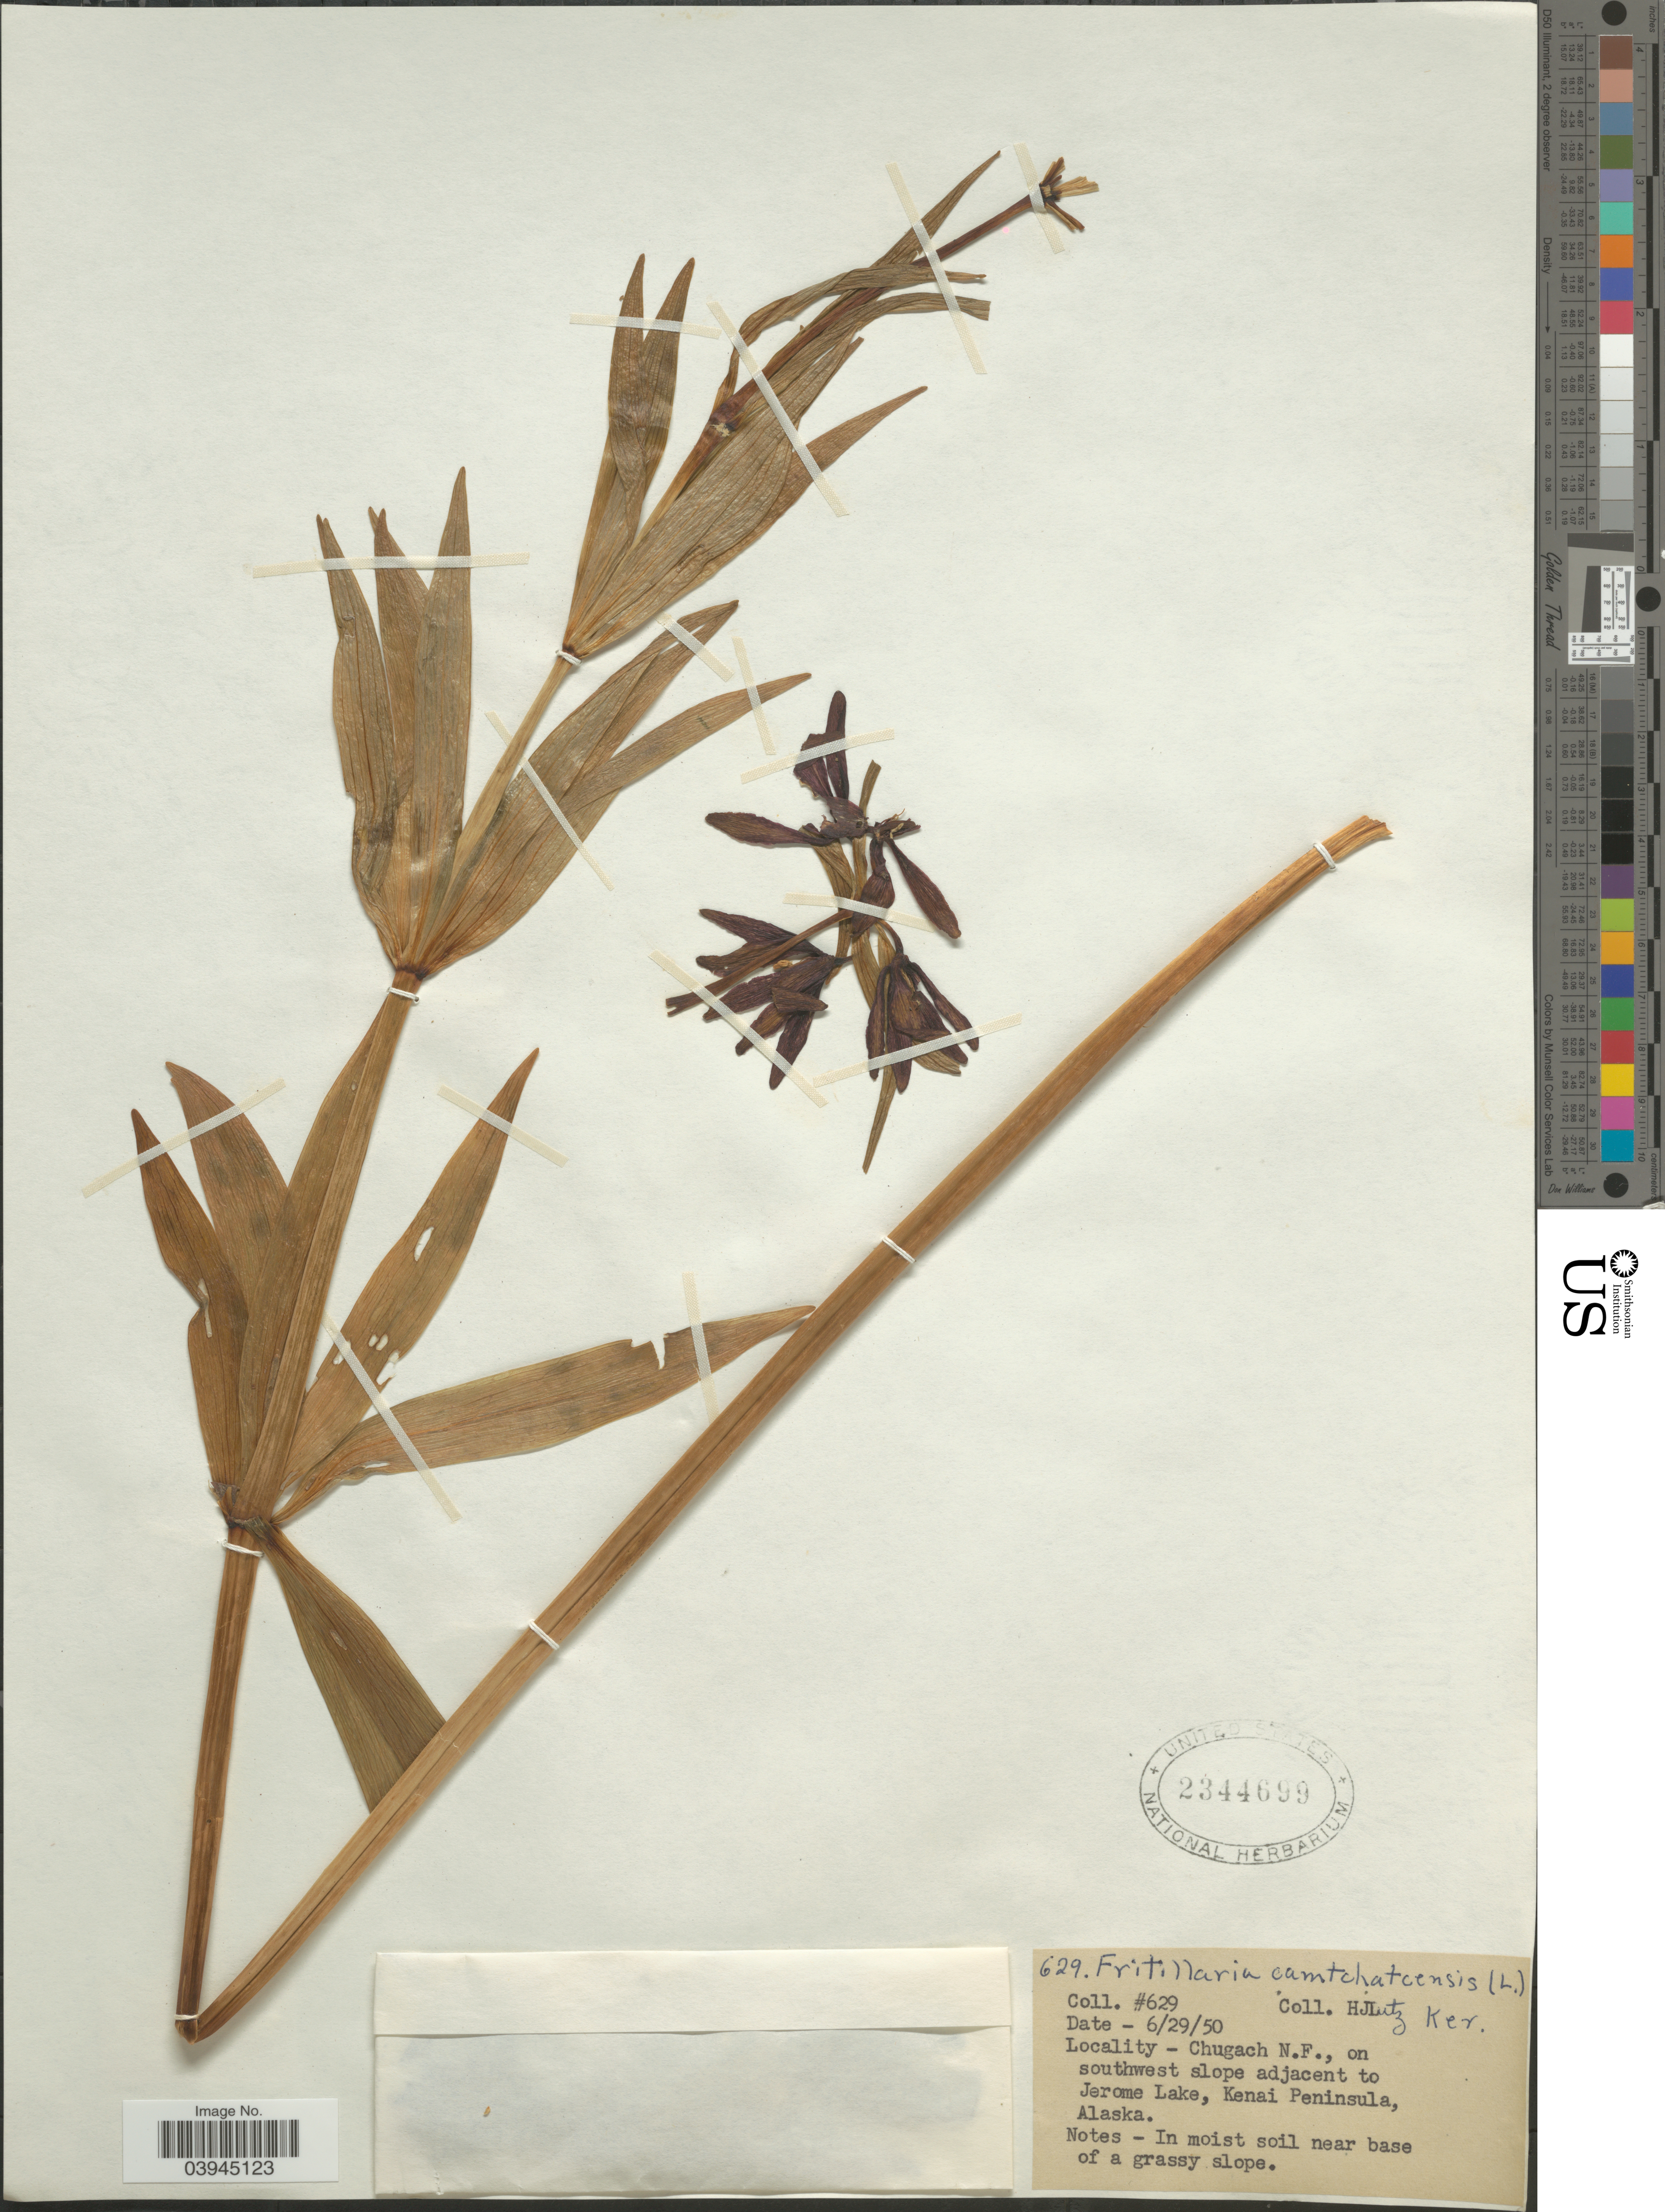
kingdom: Plantae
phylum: Tracheophyta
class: Liliopsida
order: Liliales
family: Liliaceae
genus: Fritillaria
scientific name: Fritillaria camschatcensis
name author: (L.) Ker Gawl.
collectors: H. J. Lutz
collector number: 629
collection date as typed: Transcribed d/m/y: 29/6/50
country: United States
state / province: Alaska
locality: Chugach N.F., on southwest slope adjacent to Jerome Lake, Kenai Peninsula.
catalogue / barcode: US 2344699